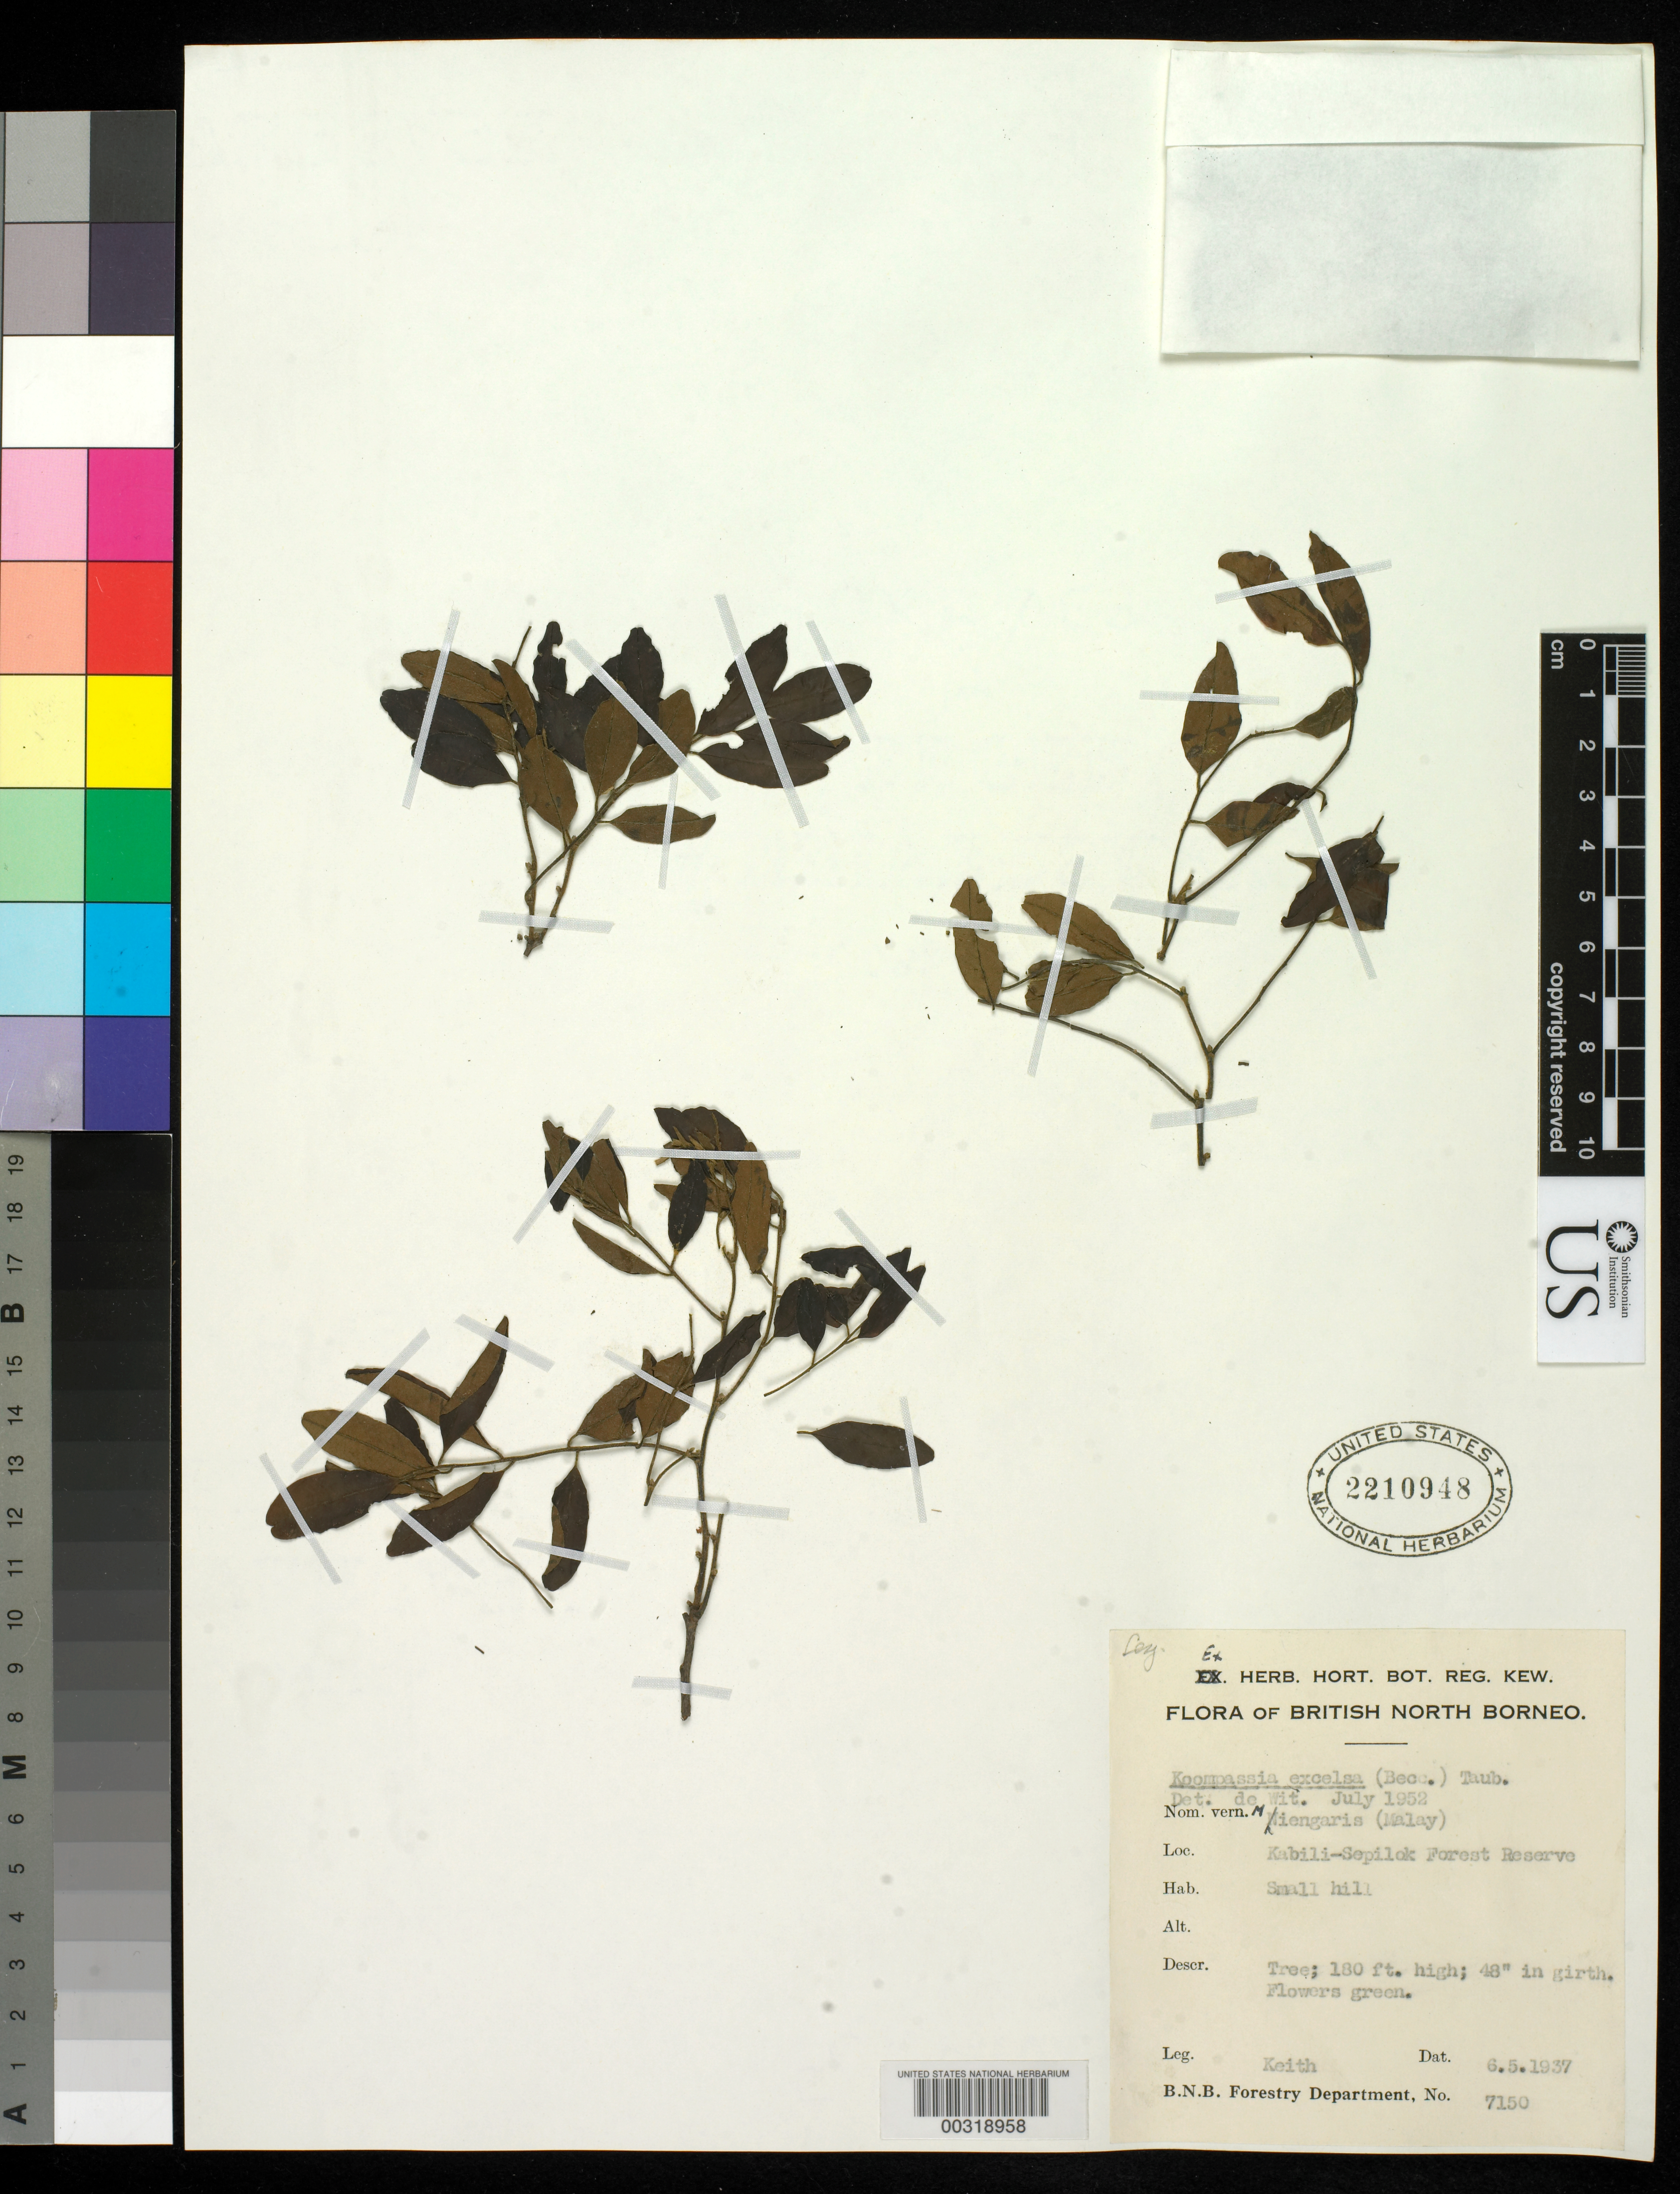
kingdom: Plantae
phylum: Tracheophyta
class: Magnoliopsida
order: Fabales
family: Fabaceae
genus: Koompassia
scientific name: Koompassia excelsa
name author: (Becc.) Taub.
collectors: H. Keith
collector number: B.n.b. Forestry Dept. No. 7150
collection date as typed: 06 May 1937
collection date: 1937-05-06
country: Malaysia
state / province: Sabah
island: Borneo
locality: Kabili-sepilok forest reserve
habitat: Small hill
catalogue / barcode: US 2210948